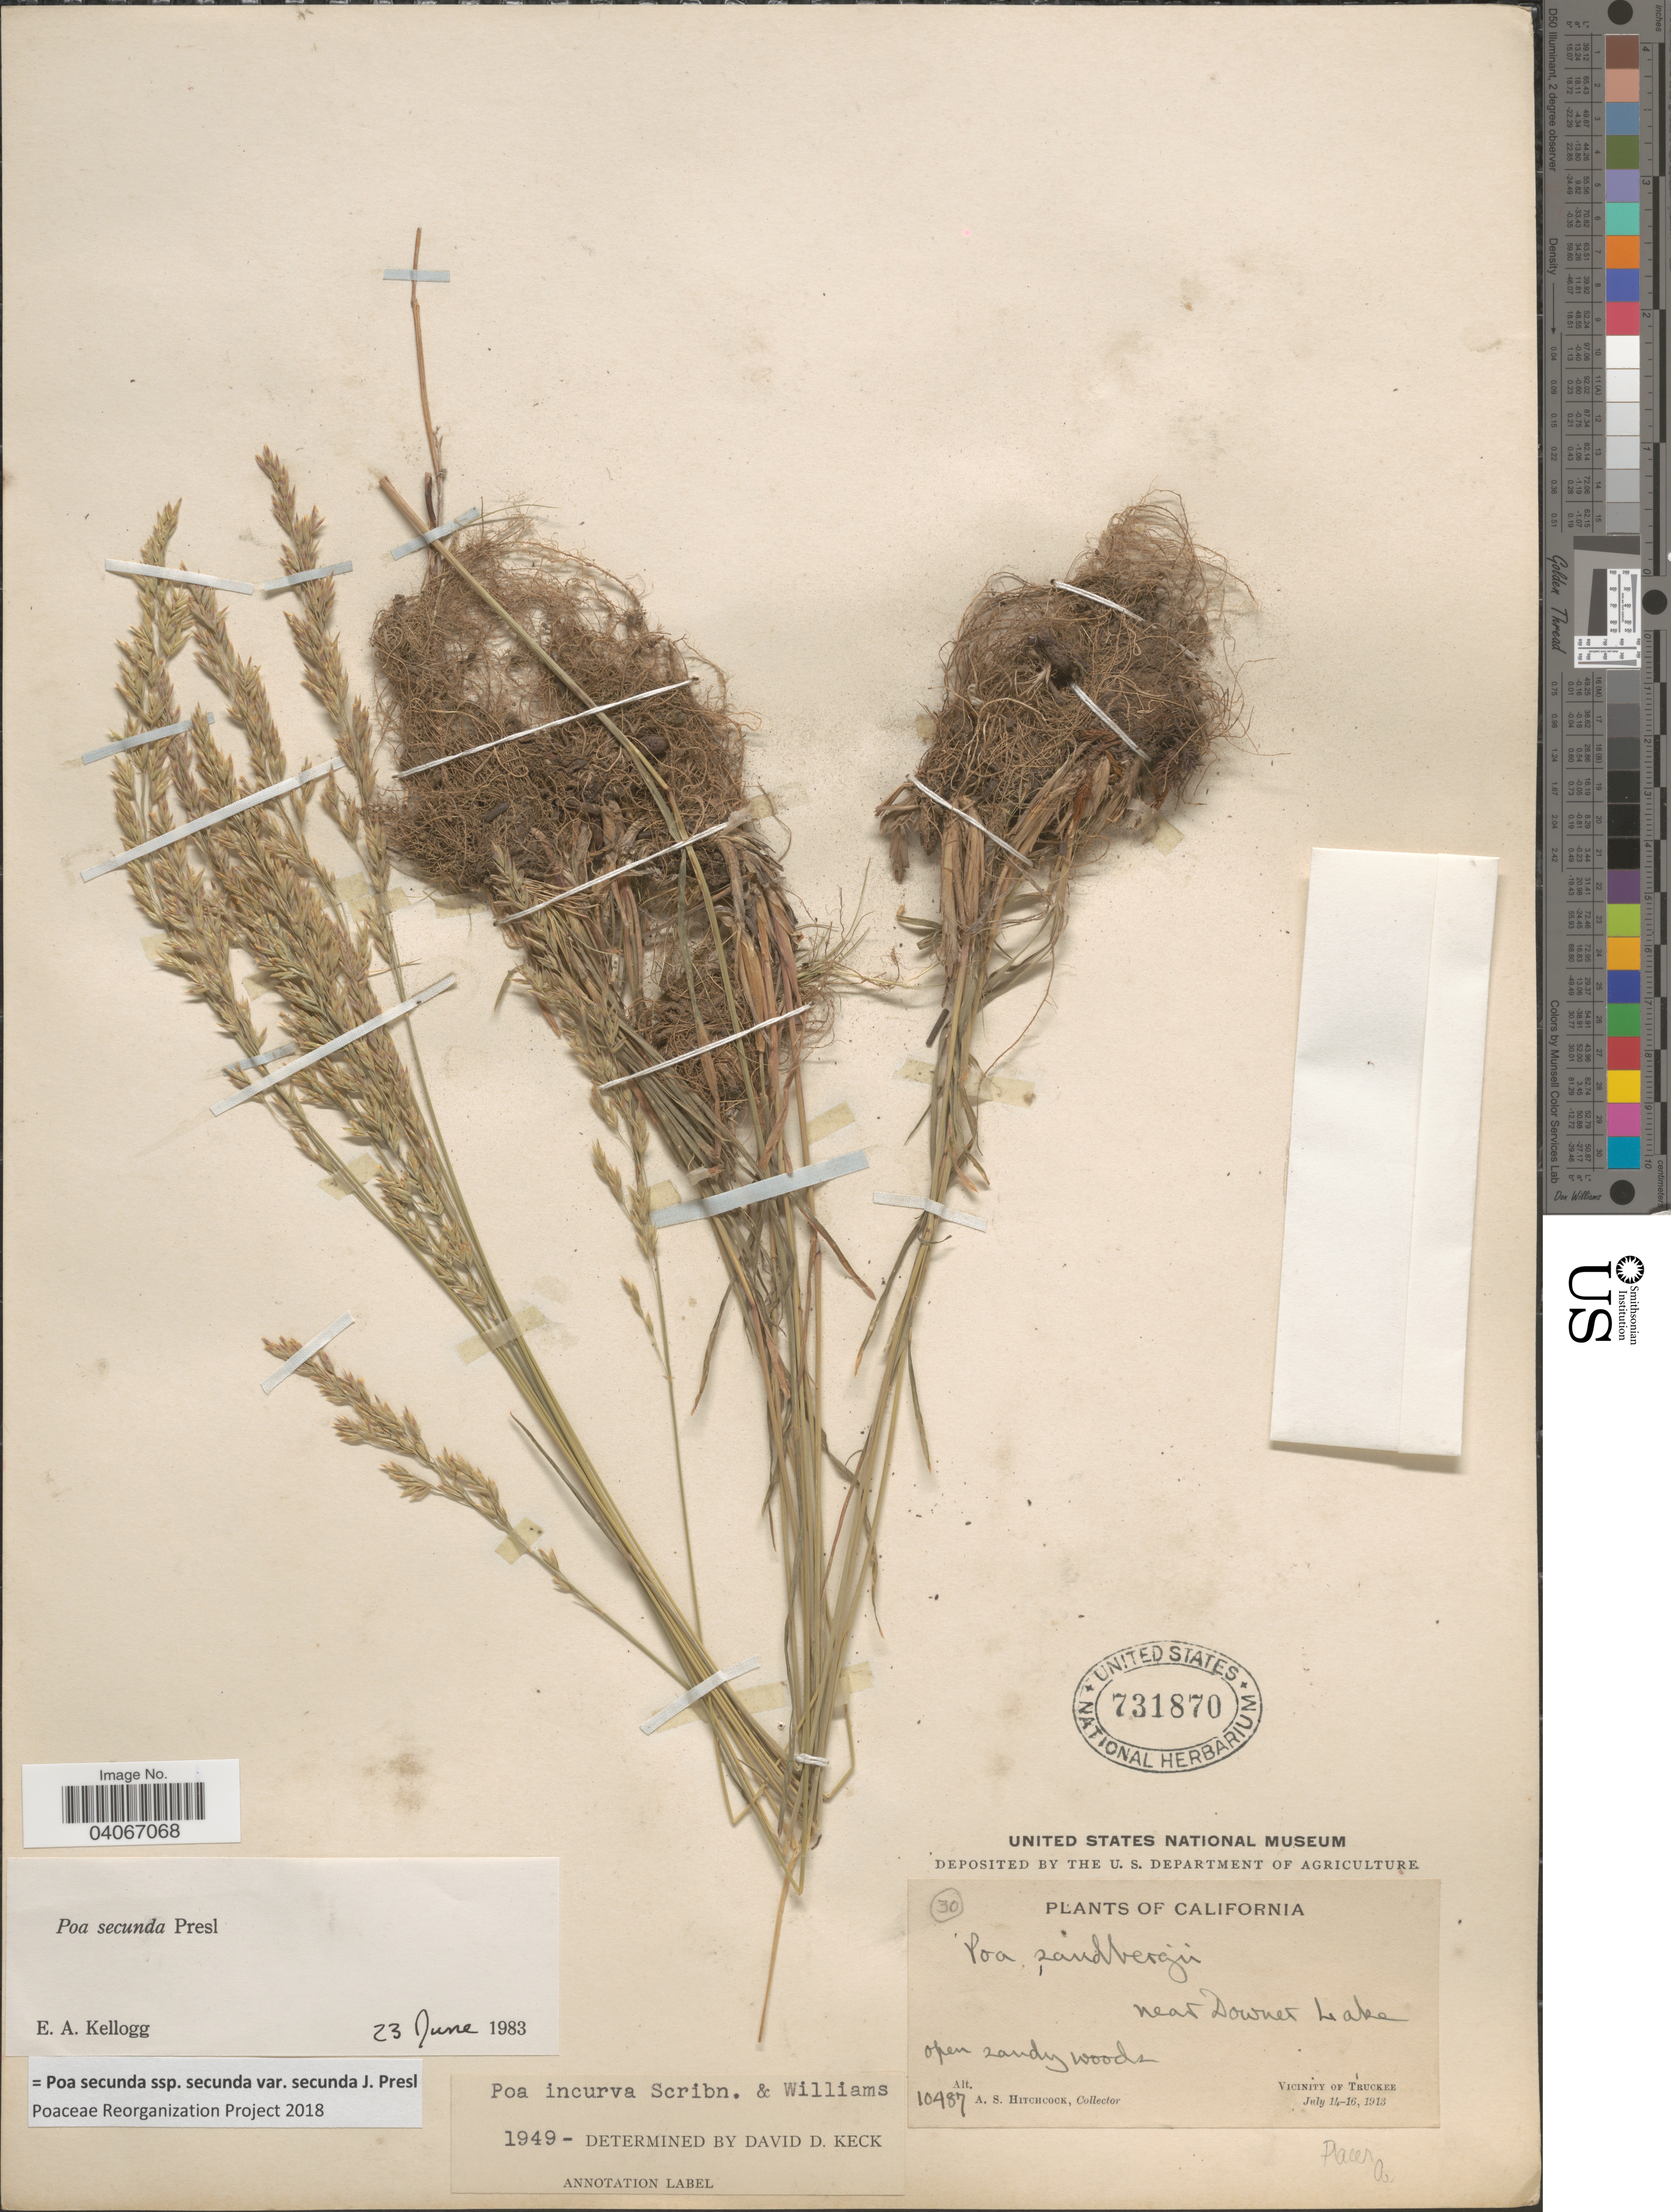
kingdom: Plantae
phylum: Tracheophyta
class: Liliopsida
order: Poales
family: Poaceae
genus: Poa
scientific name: Poa secunda subsp. secunda var. secunda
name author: J. Presl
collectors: A. S. Hitchcock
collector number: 10487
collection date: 1913-07-14/1913-07-16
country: United States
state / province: California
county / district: Placer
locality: Near Downer Lake. Vicinity of Truckee. Placer Co.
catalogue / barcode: US 731870